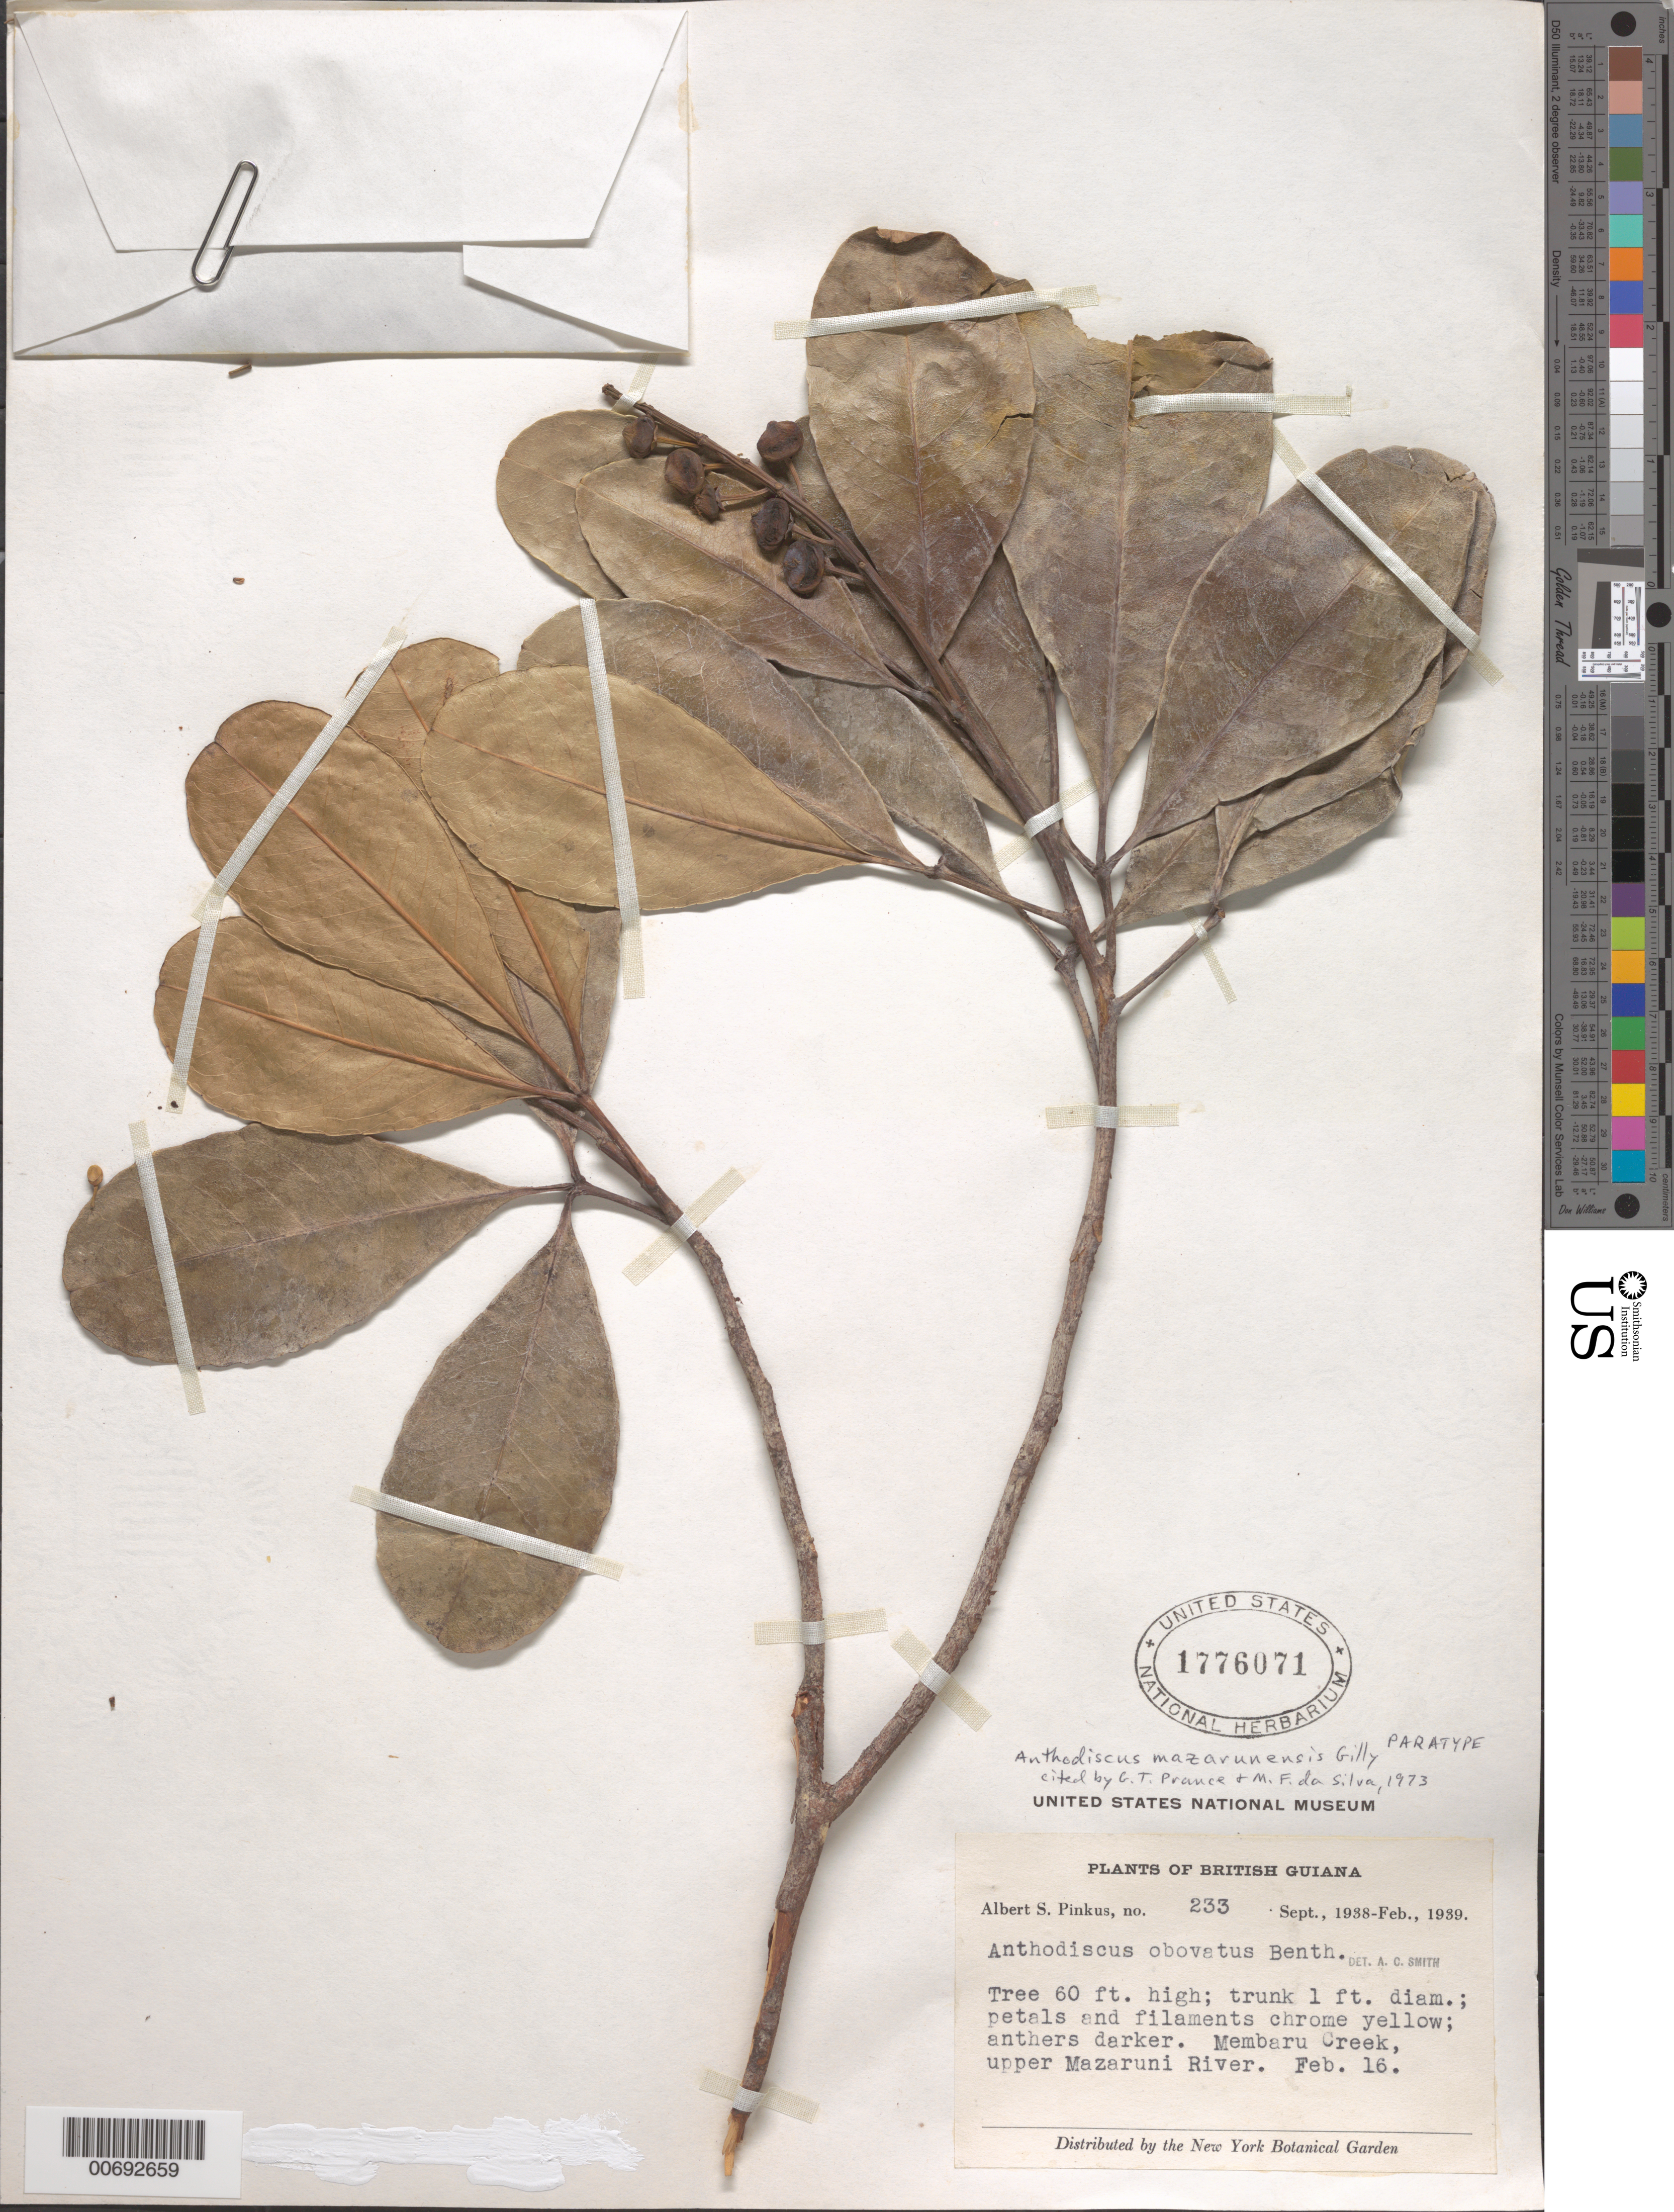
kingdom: Plantae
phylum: Tracheophyta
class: Magnoliopsida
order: Malpighiales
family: Caryocaraceae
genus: Anthodiscus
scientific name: Anthodiscus mazarunensis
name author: Gilly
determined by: Prance, G. T.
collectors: A. Pinkus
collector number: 233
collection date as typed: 16-Feb-39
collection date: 1939-02-16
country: Guyana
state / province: Cuyuni-Mazaruni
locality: Membaru Creek, upper Mazaruni R.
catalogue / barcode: US 1776071